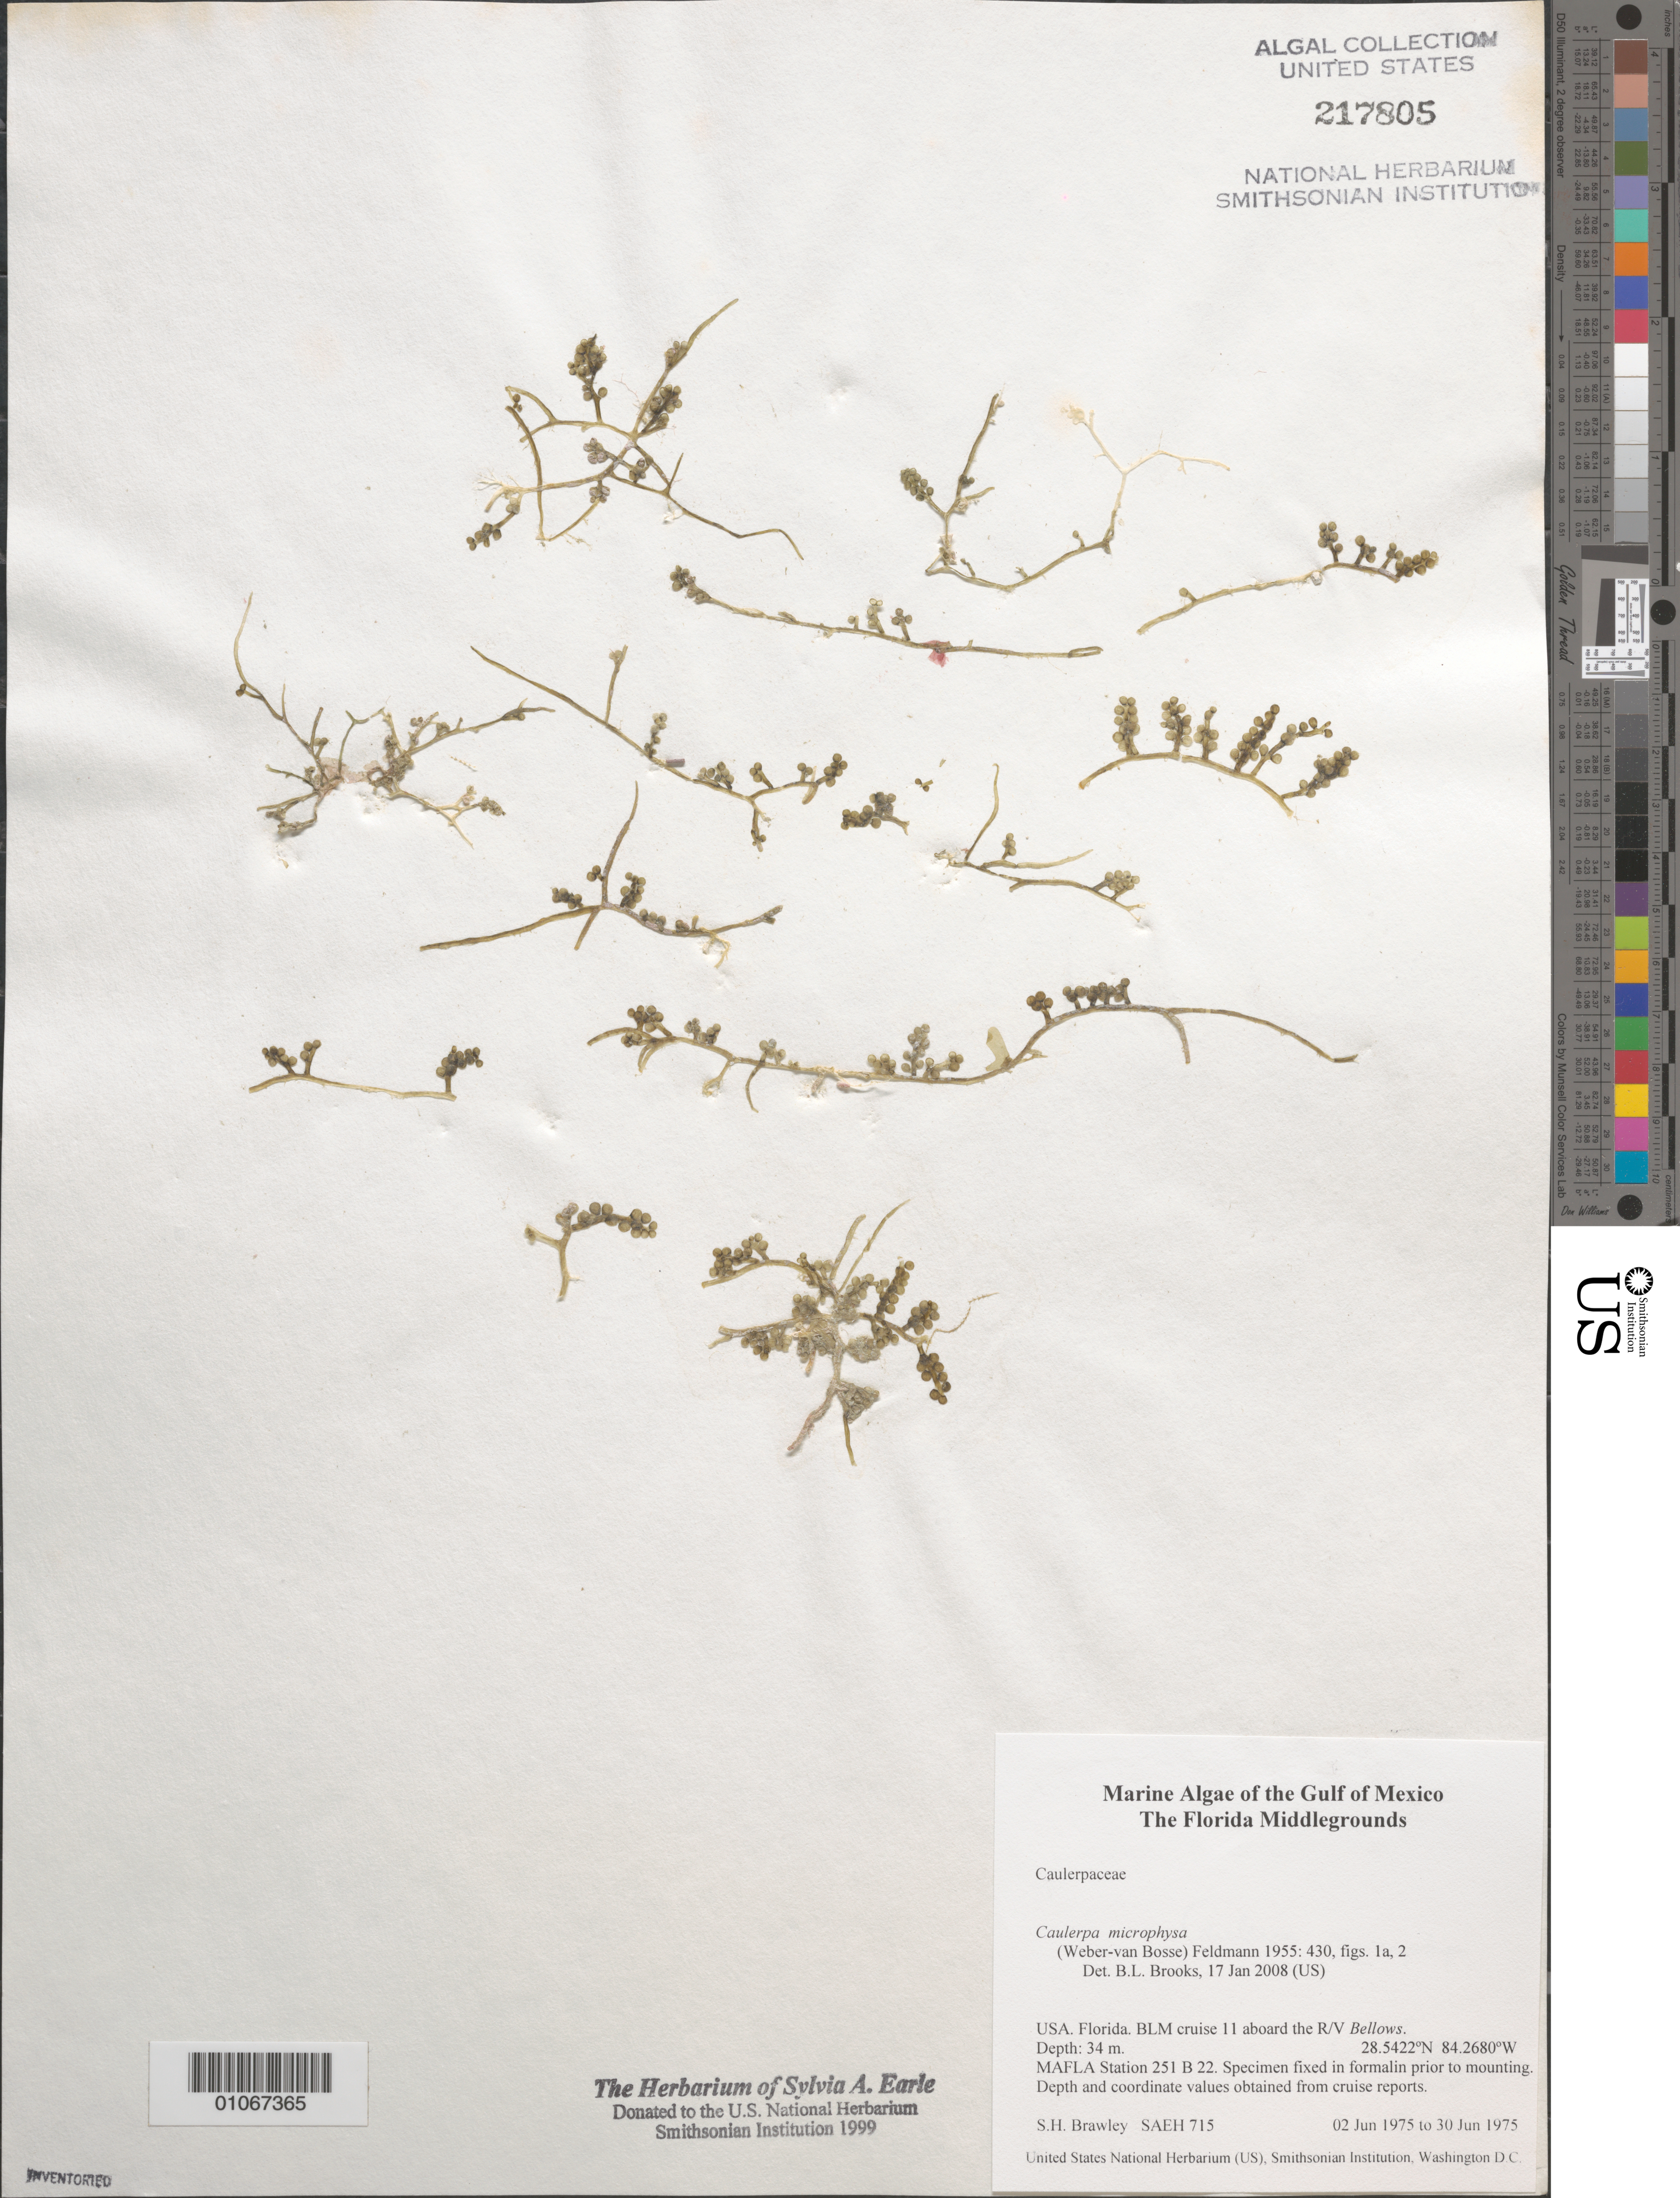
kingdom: Plantae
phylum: Chlorophyta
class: Ulvophyceae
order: Bryopsidales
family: Caulerpaceae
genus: Caulerpa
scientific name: Caulerpa microphysa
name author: (Weber Bosse) Feldmann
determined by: Brooks, B. L., (BOT), Smithsonian Institution - National Museum of Natural History (UNITED STATES)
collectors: S. Brawley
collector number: SAEH 715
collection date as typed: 02 Jun 1975 to 30 Jun 1975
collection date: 1975-06-02/1975-06-30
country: United States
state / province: Florida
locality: Gulf of Mexico, Florida Middle Grounds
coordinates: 28.5422 N, 84.2680 W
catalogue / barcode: US 217805